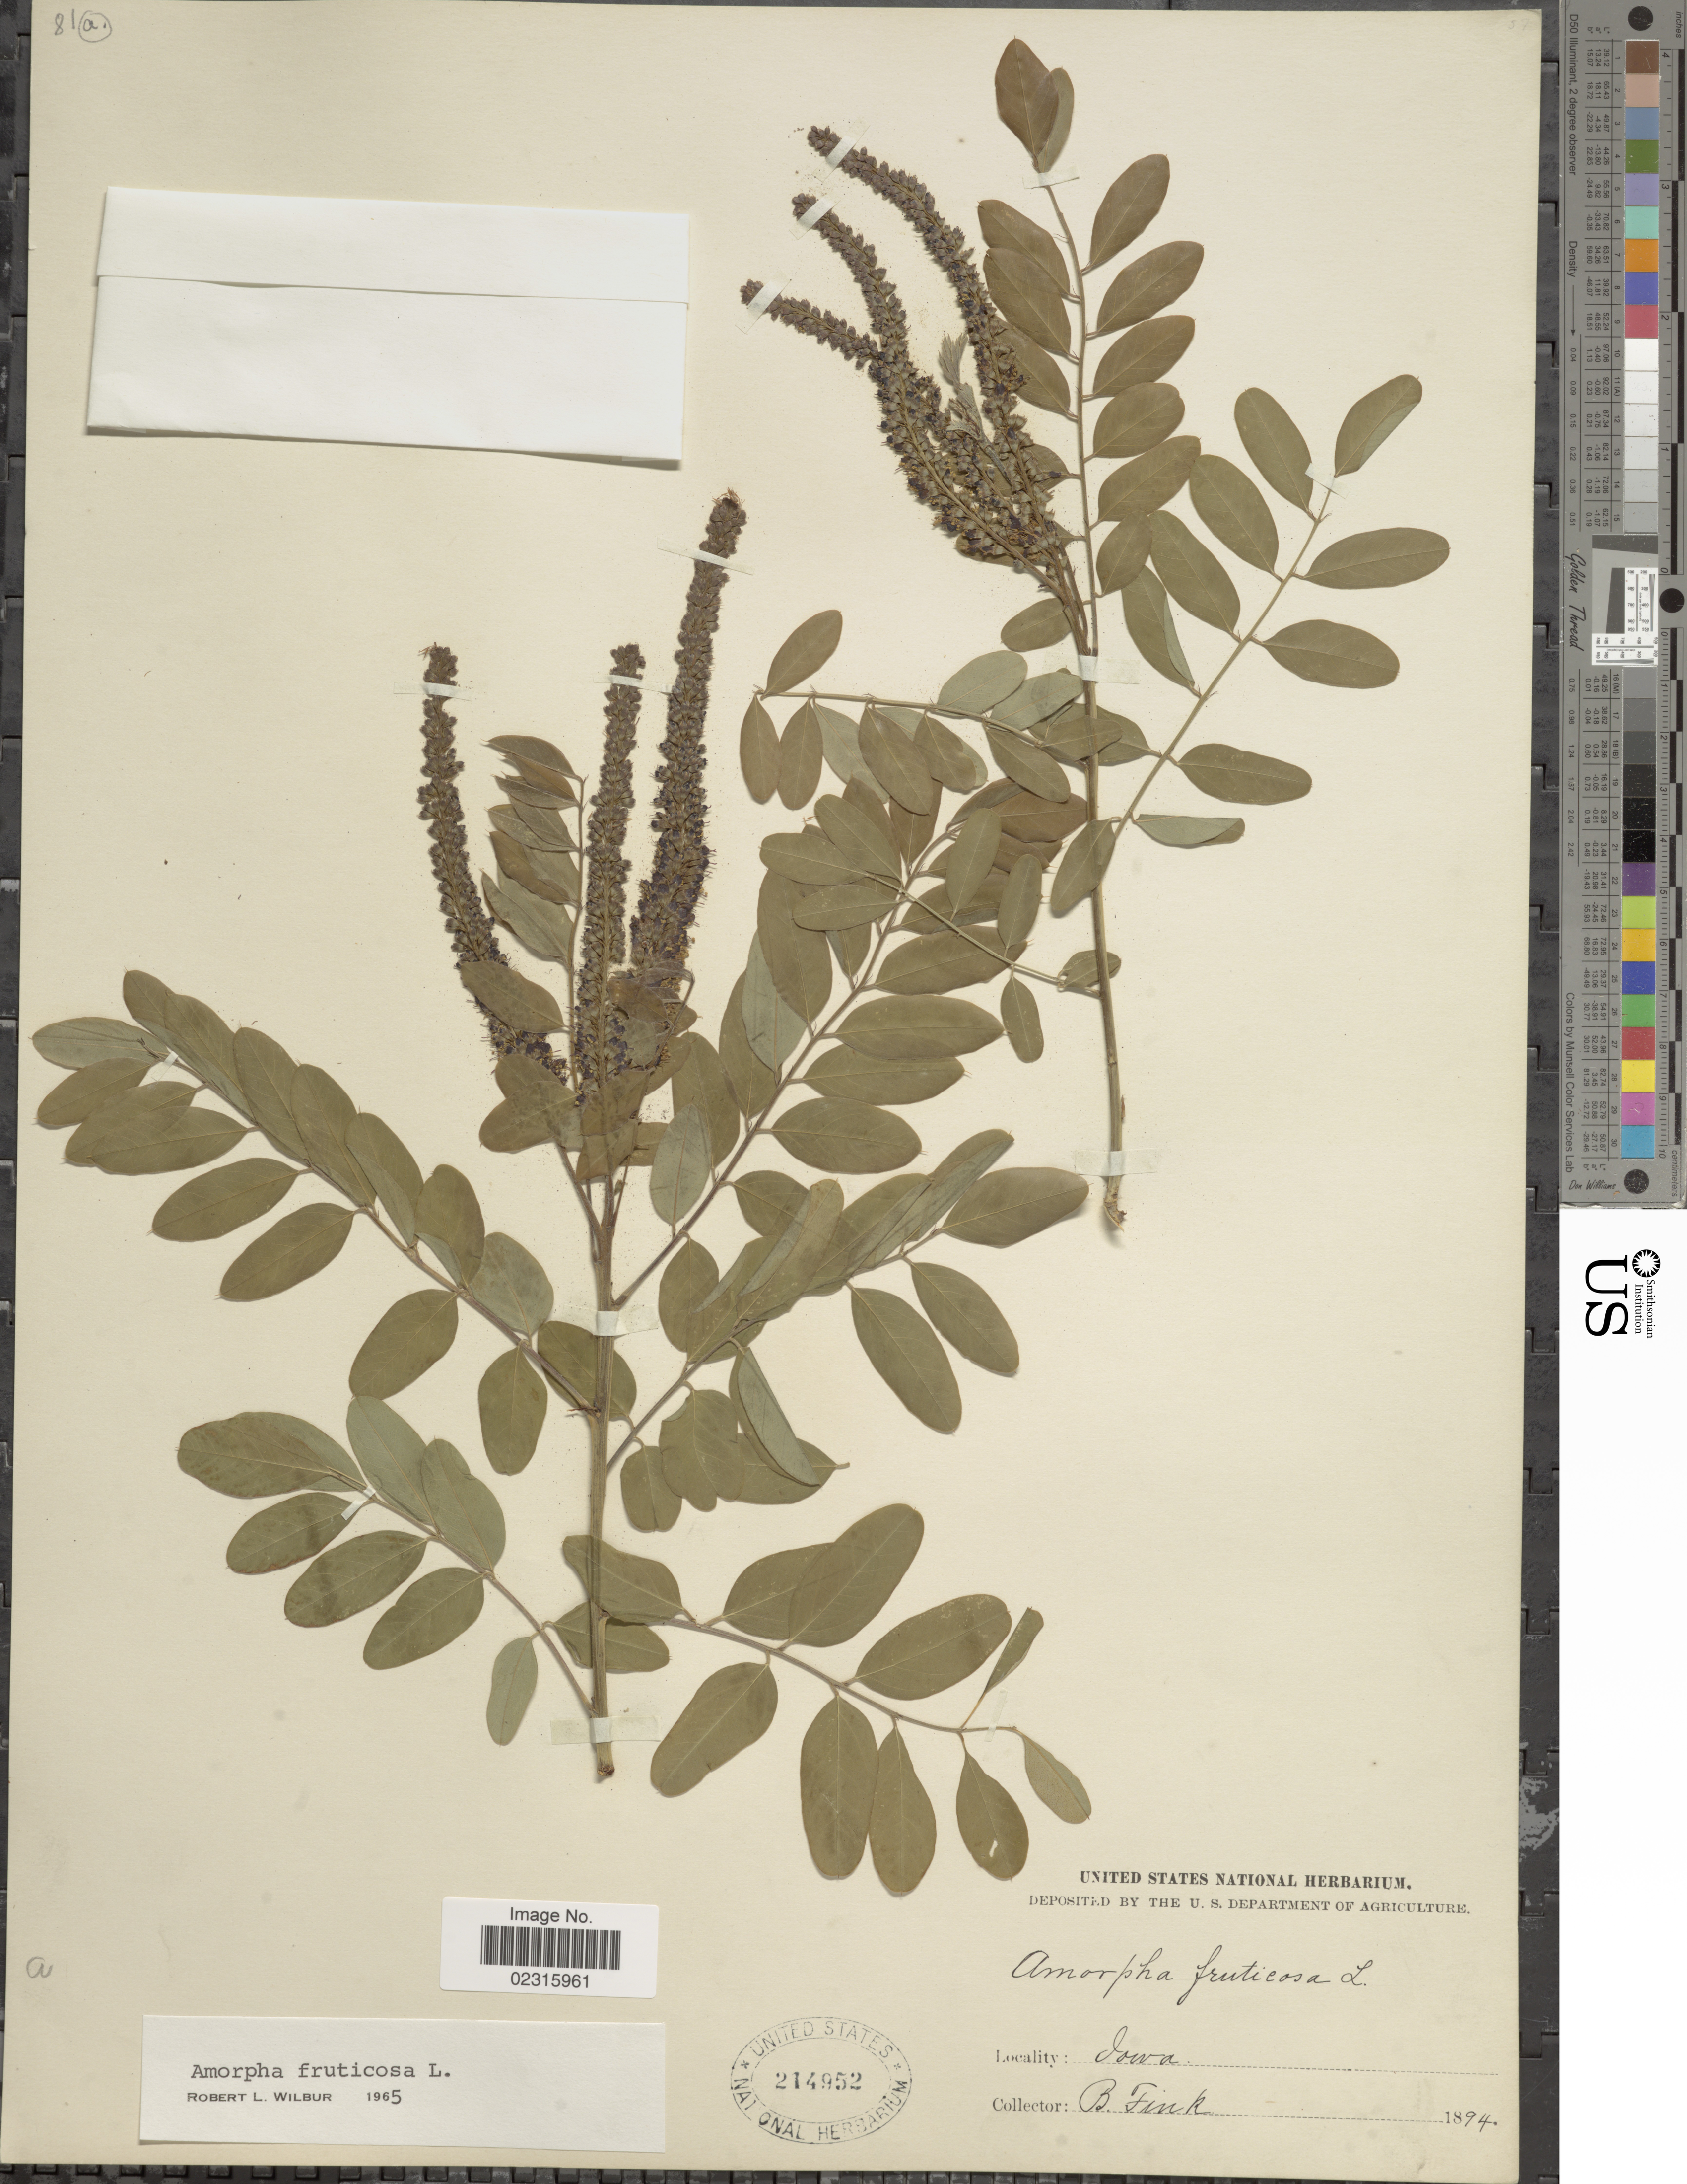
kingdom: Plantae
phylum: Tracheophyta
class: Magnoliopsida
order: Fabales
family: Fabaceae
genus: Amorpha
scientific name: Amorpha fruticosa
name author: L.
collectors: B. Fink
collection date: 1894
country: United States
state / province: Iowa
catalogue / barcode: US 214952